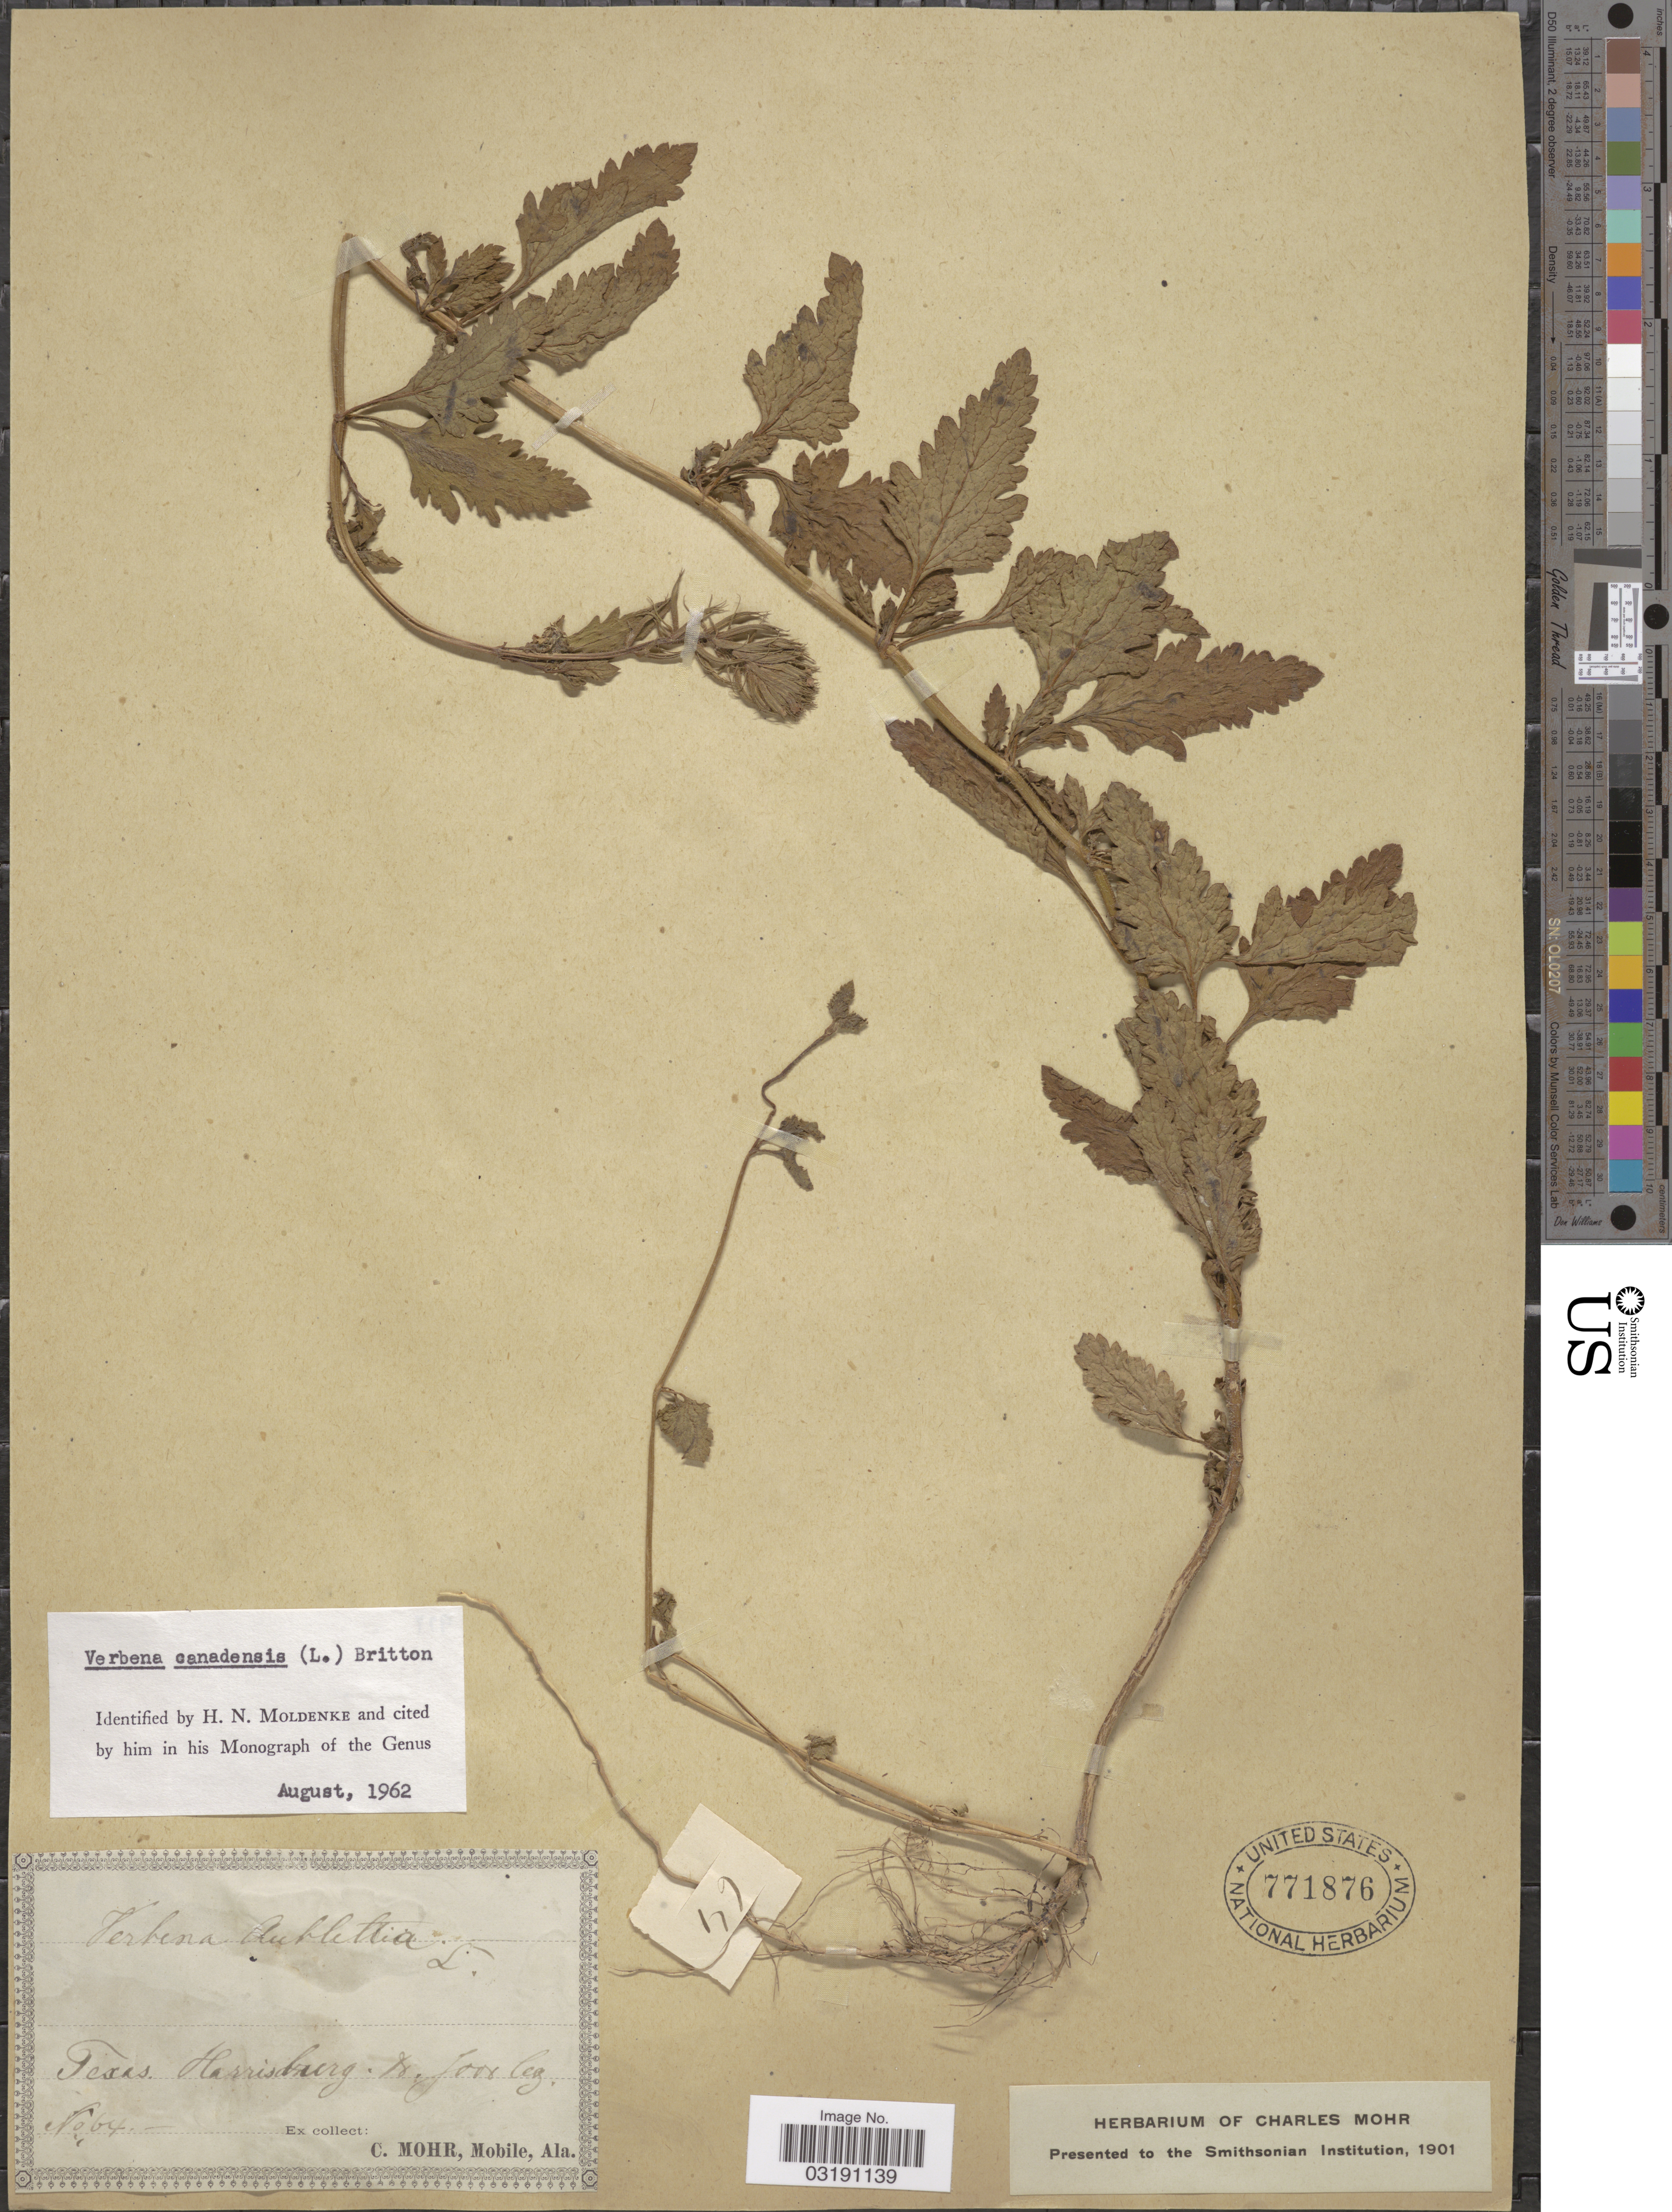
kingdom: Plantae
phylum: Tracheophyta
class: Magnoliopsida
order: Lamiales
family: Verbenaceae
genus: Verbena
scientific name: Verbena canadensis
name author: (L.) Britton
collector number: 64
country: United States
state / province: Texas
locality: Harrisburg.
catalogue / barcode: US 771876